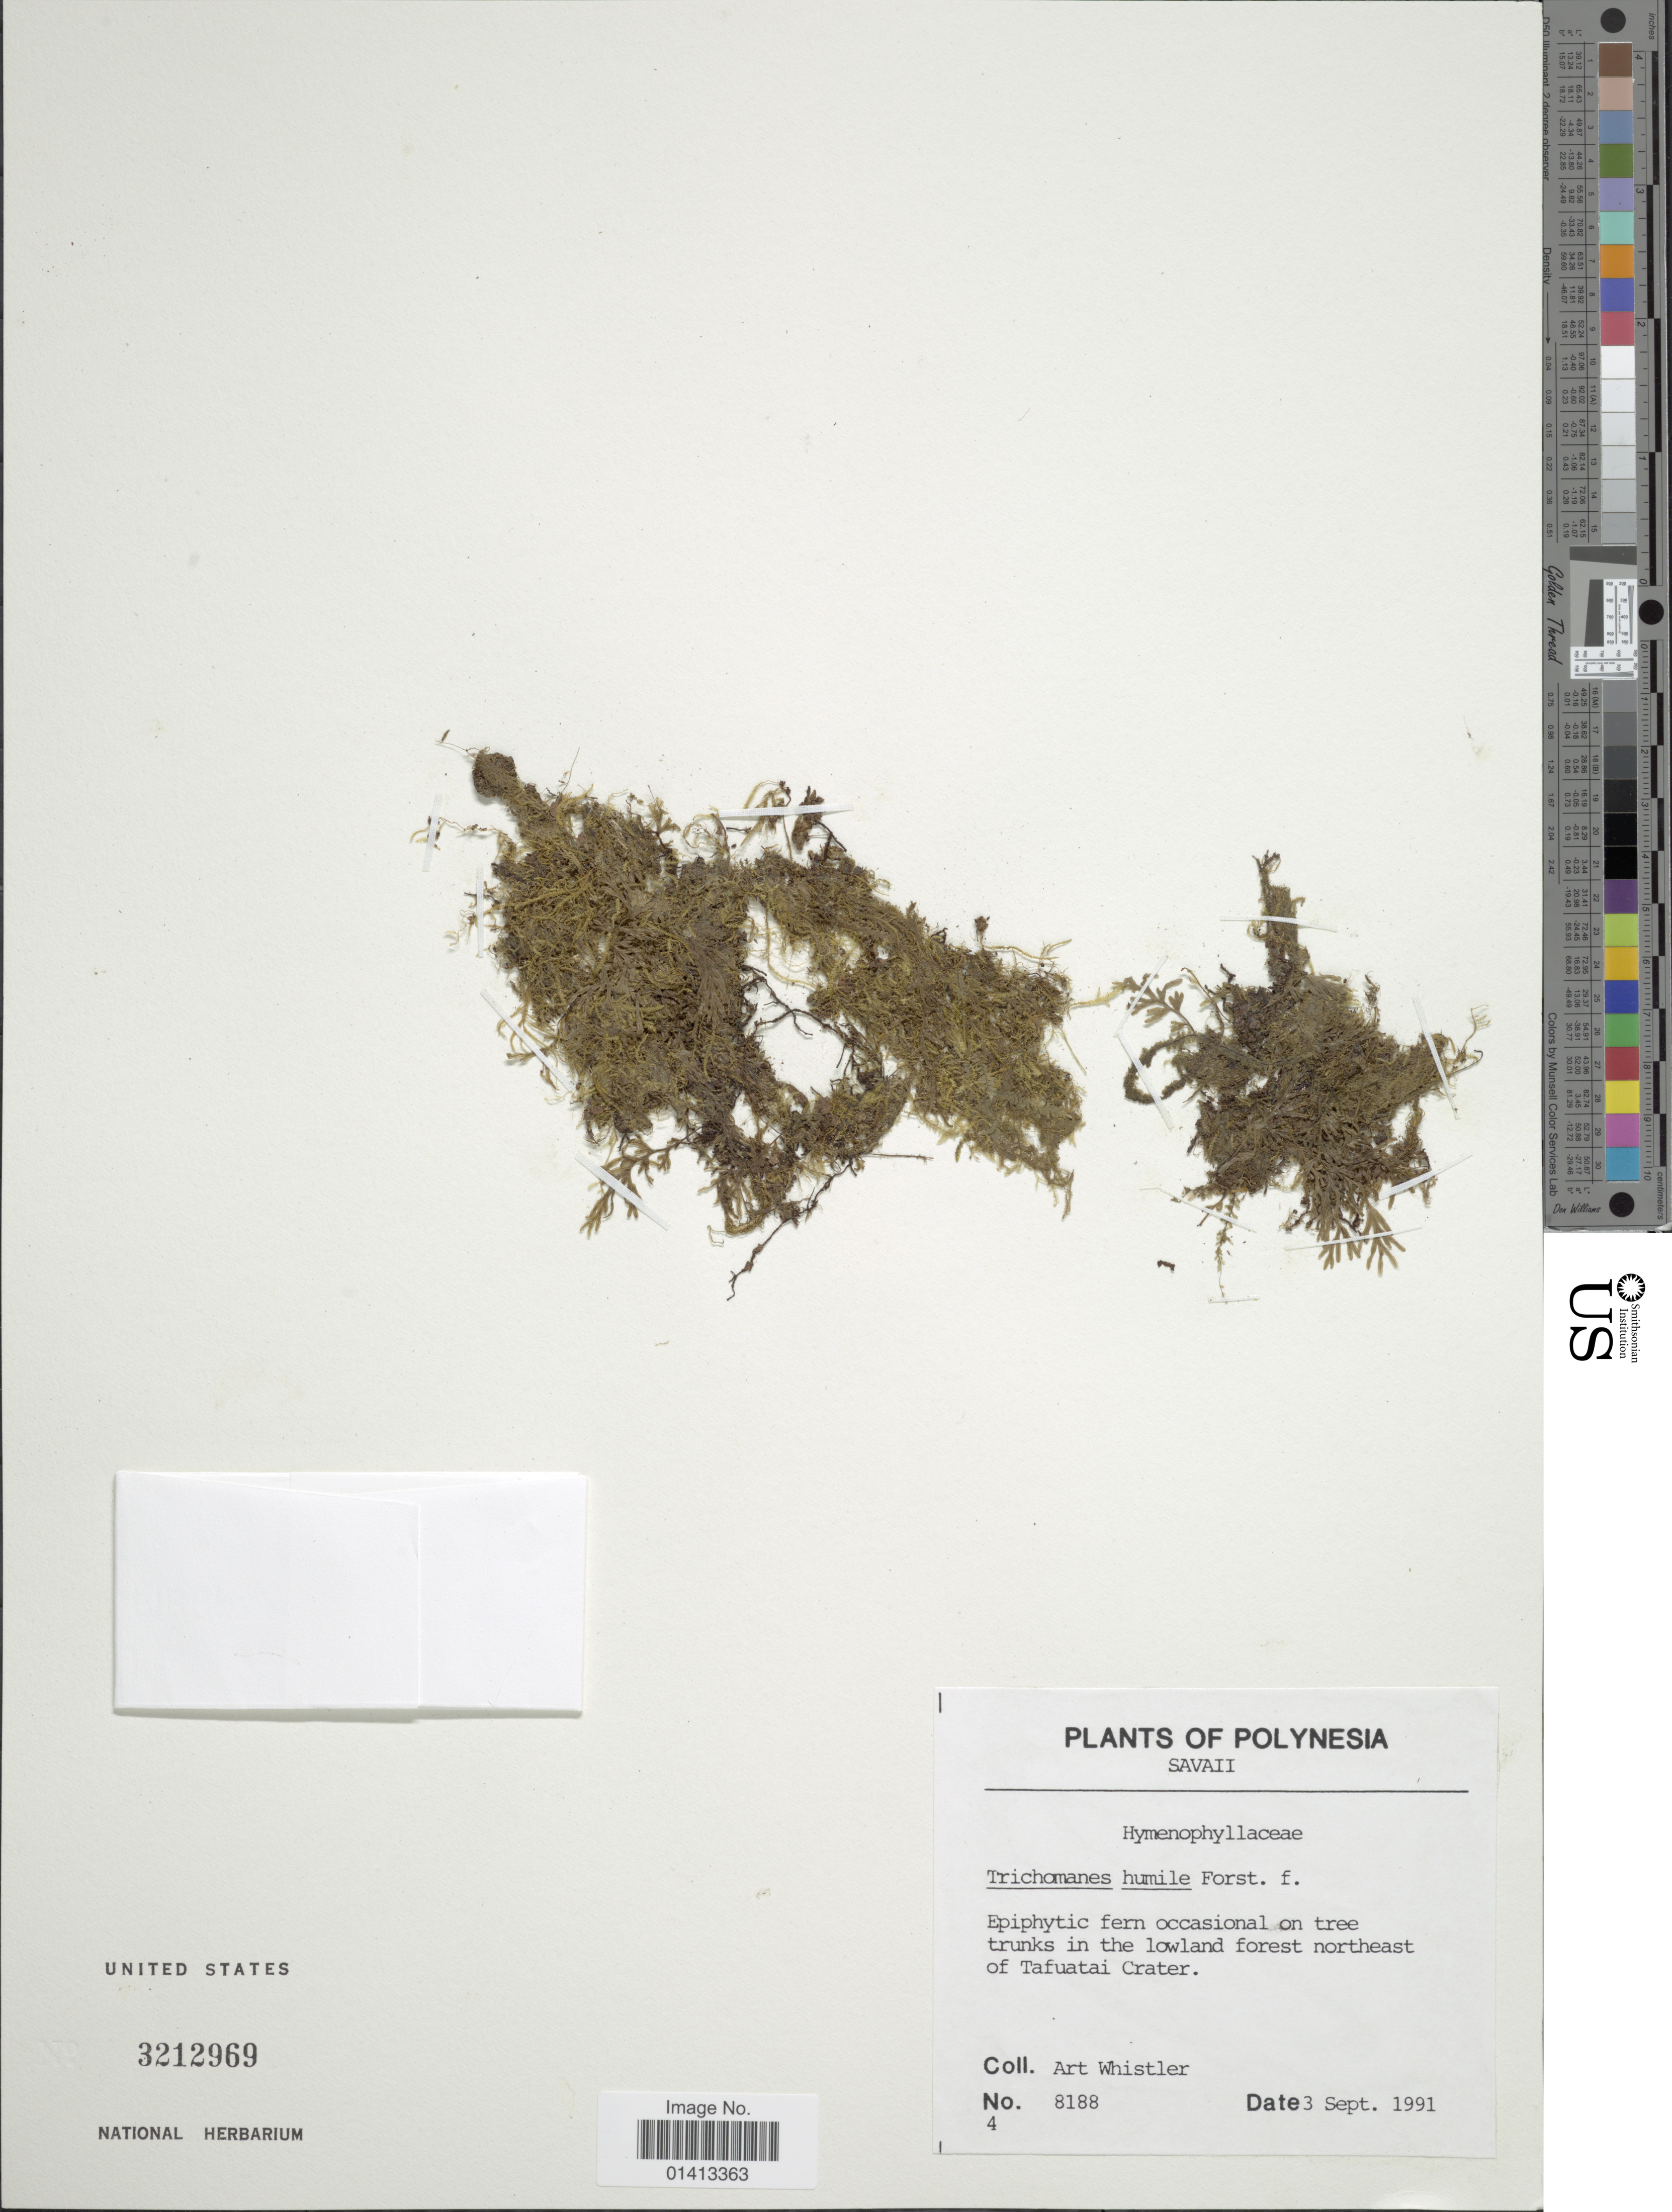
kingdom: Plantae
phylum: Tracheophyta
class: Polypodiopsida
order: Hymenophyllales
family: Hymenophyllaceae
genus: Crepidomanes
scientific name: Crepidomanes humilis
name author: (G. Forst.) Bosch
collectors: A. Whistler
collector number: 8188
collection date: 1991-09-03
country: Samoa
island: Savai'i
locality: Savaii, in the lowland forest northeast of Tafuatai Crater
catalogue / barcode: US 3212969